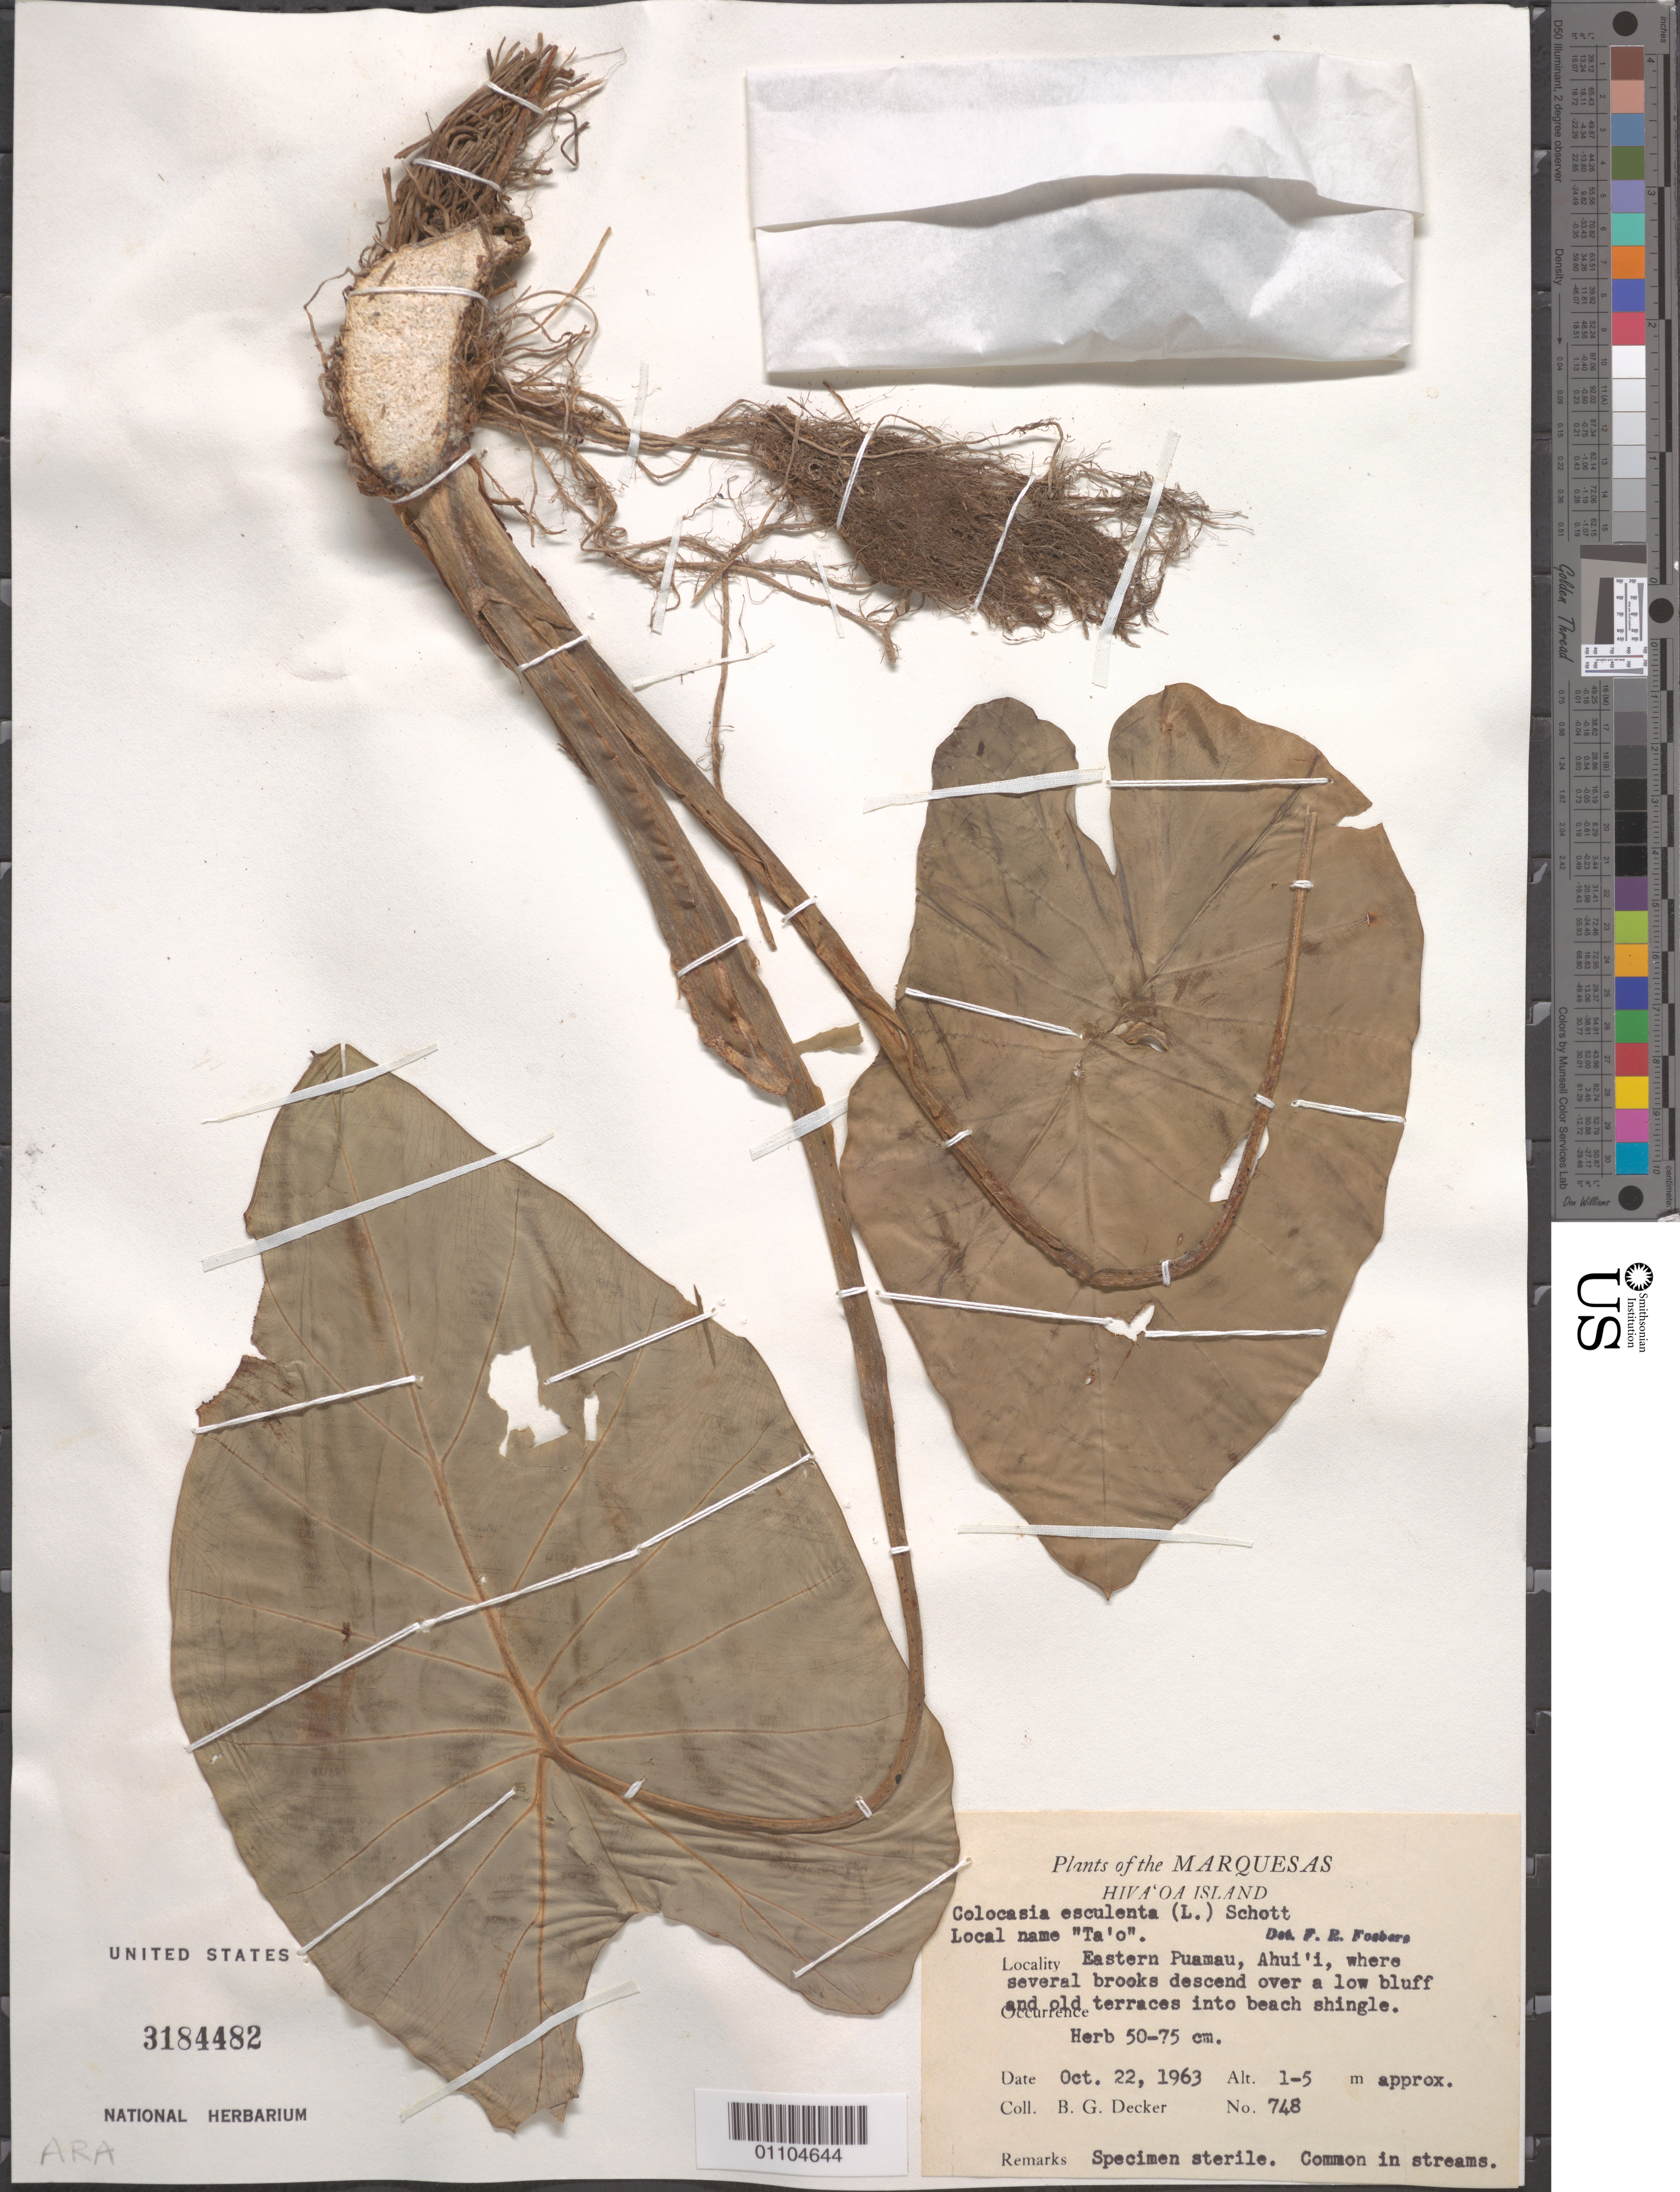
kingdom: Plantae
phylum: Tracheophyta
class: Liliopsida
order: Alismatales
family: Araceae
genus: Colocasia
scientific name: Colocasia esculenta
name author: (L.) Schott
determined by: Wagner, W. L., (BOT), Smithsonian Institution - National Museum of Natural History (UNITED STATES)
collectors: B. G. Decker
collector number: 748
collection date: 1963-10-22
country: French Polynesia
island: Hiva Oa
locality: E Puamau, Ahui'i, where several brooks descend over a low bluff into beach shingle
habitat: Common in streams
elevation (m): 1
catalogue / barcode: US 3184482